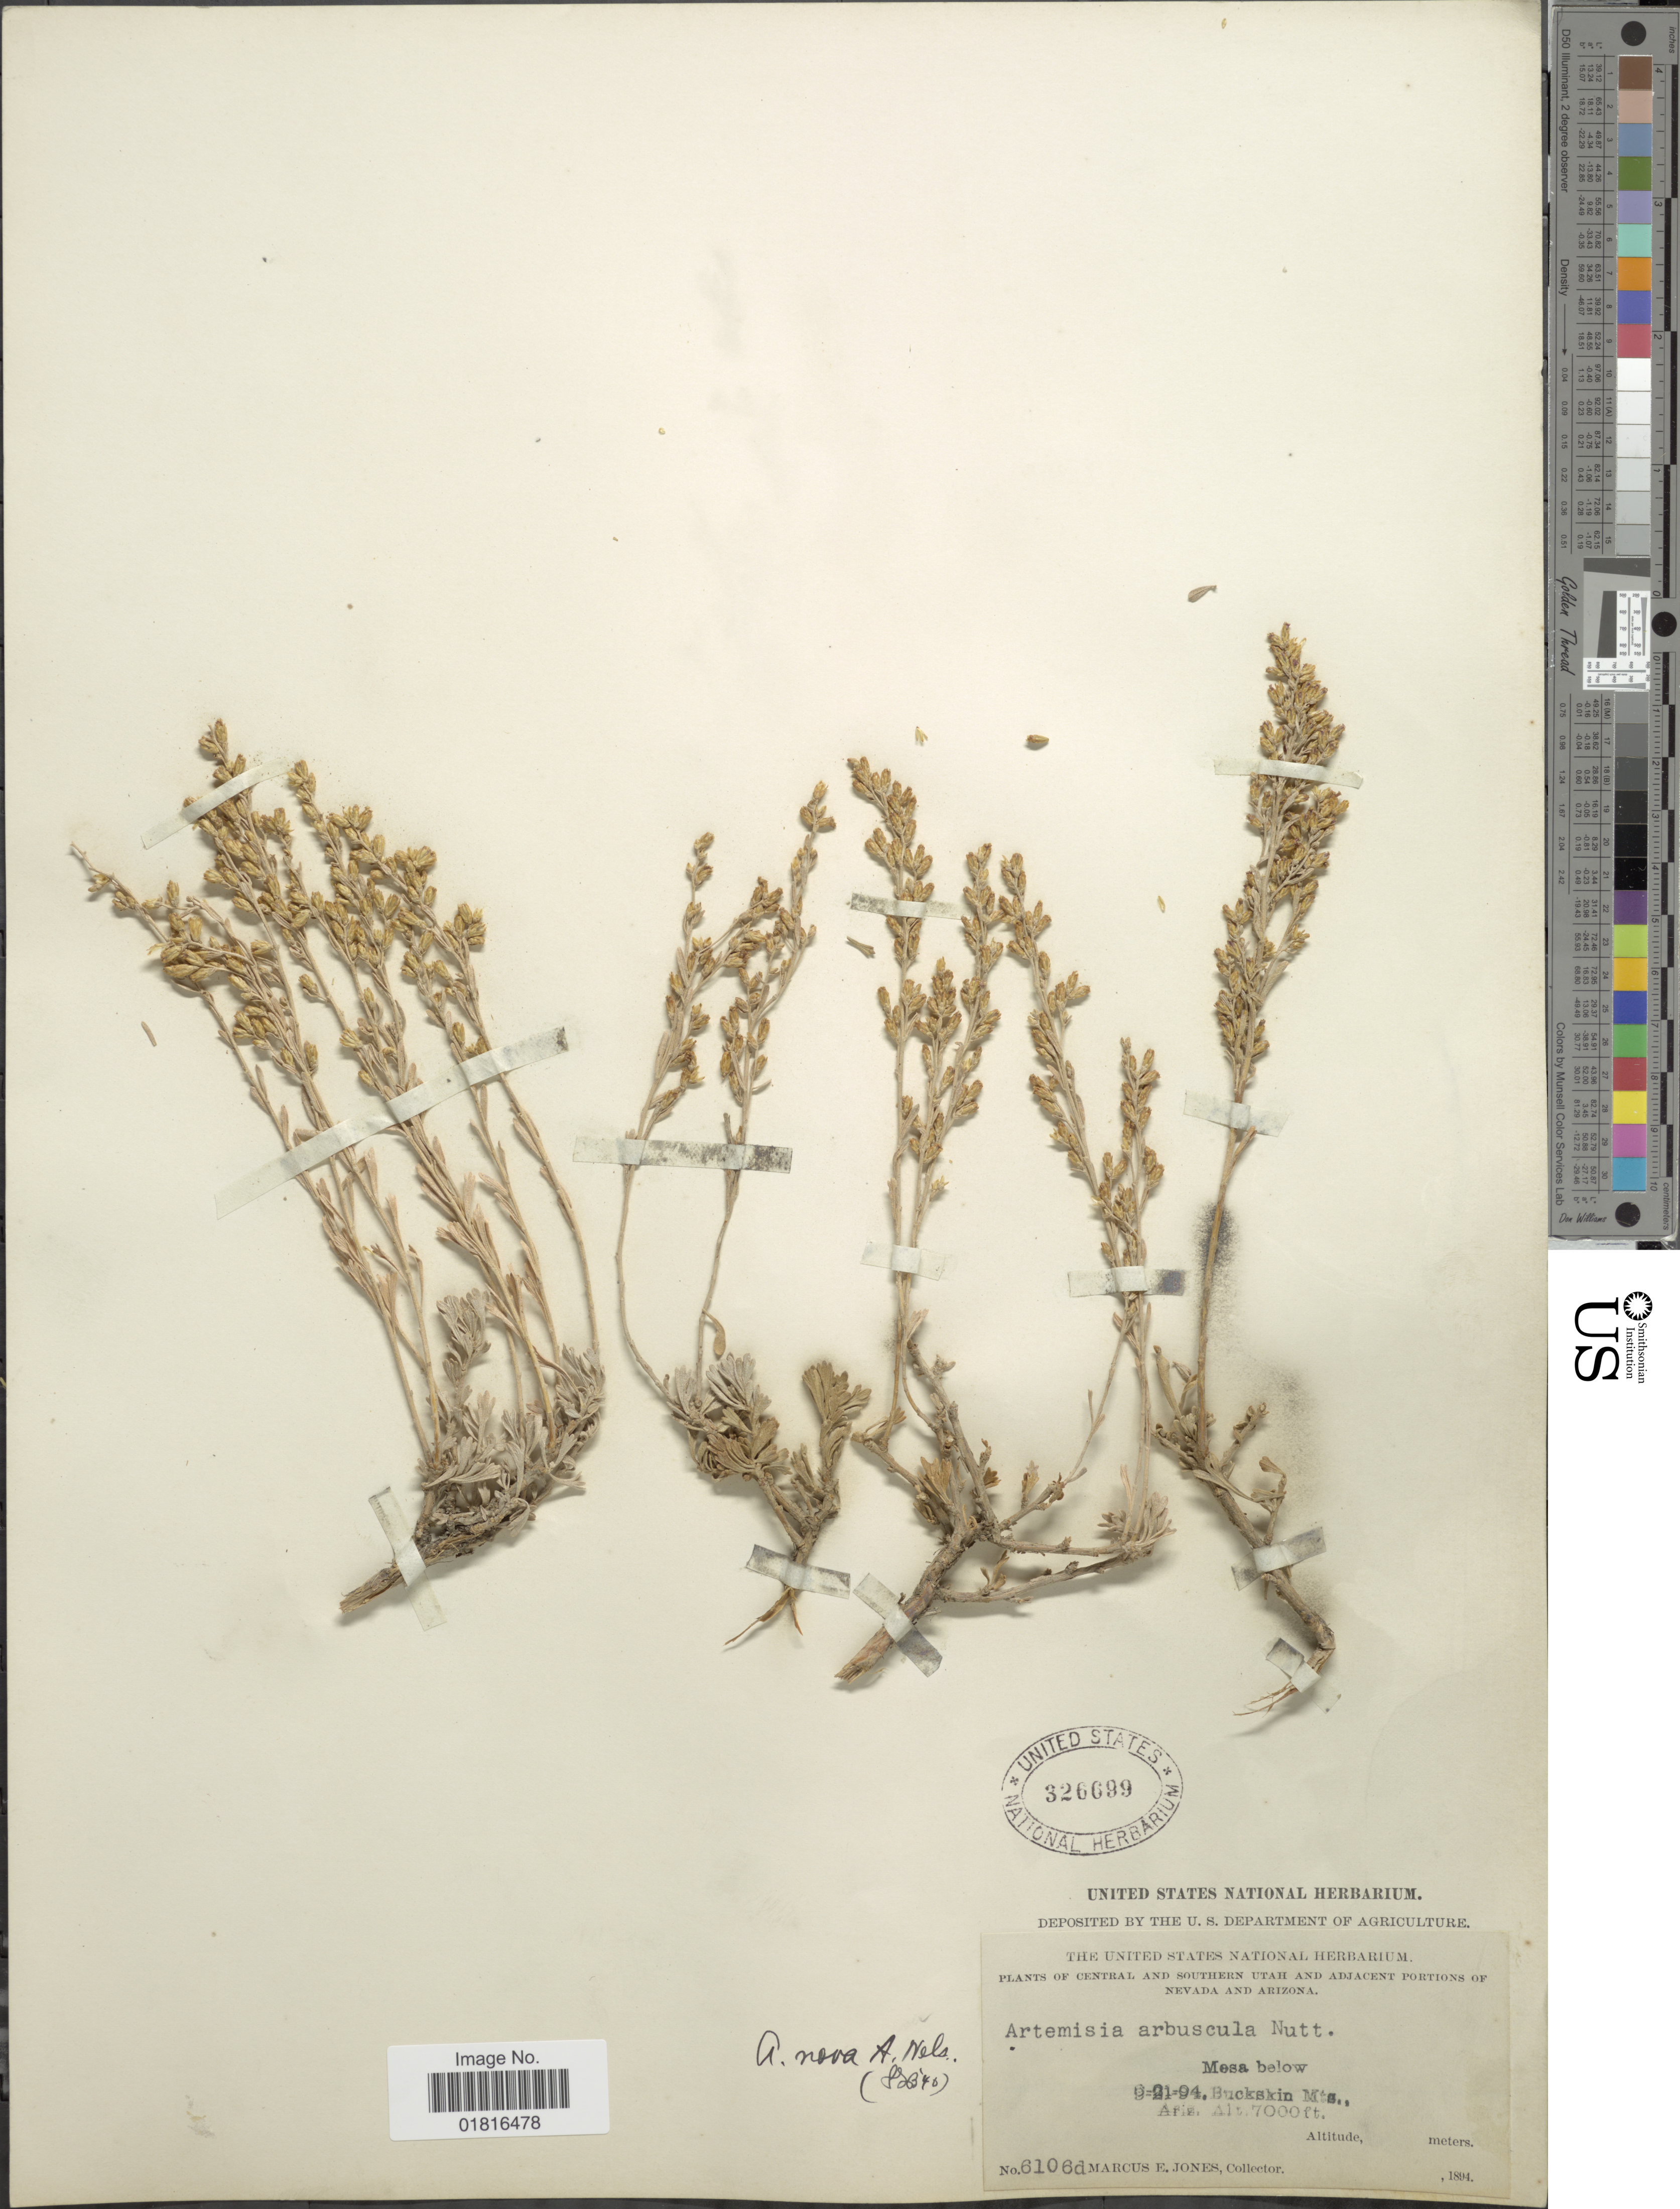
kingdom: Plantae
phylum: Tracheophyta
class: Magnoliopsida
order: Asterales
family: Asteraceae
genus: Artemisia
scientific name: Artemisia nova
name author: A. Nelson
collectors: M. E. Jones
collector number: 6106d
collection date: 1894-09-21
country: United States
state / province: Arizona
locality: Central and Southern Utah and Adjacent Portion of Nevada and Arizona, Mesa below Buckskin Mts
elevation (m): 2134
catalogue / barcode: US 326699